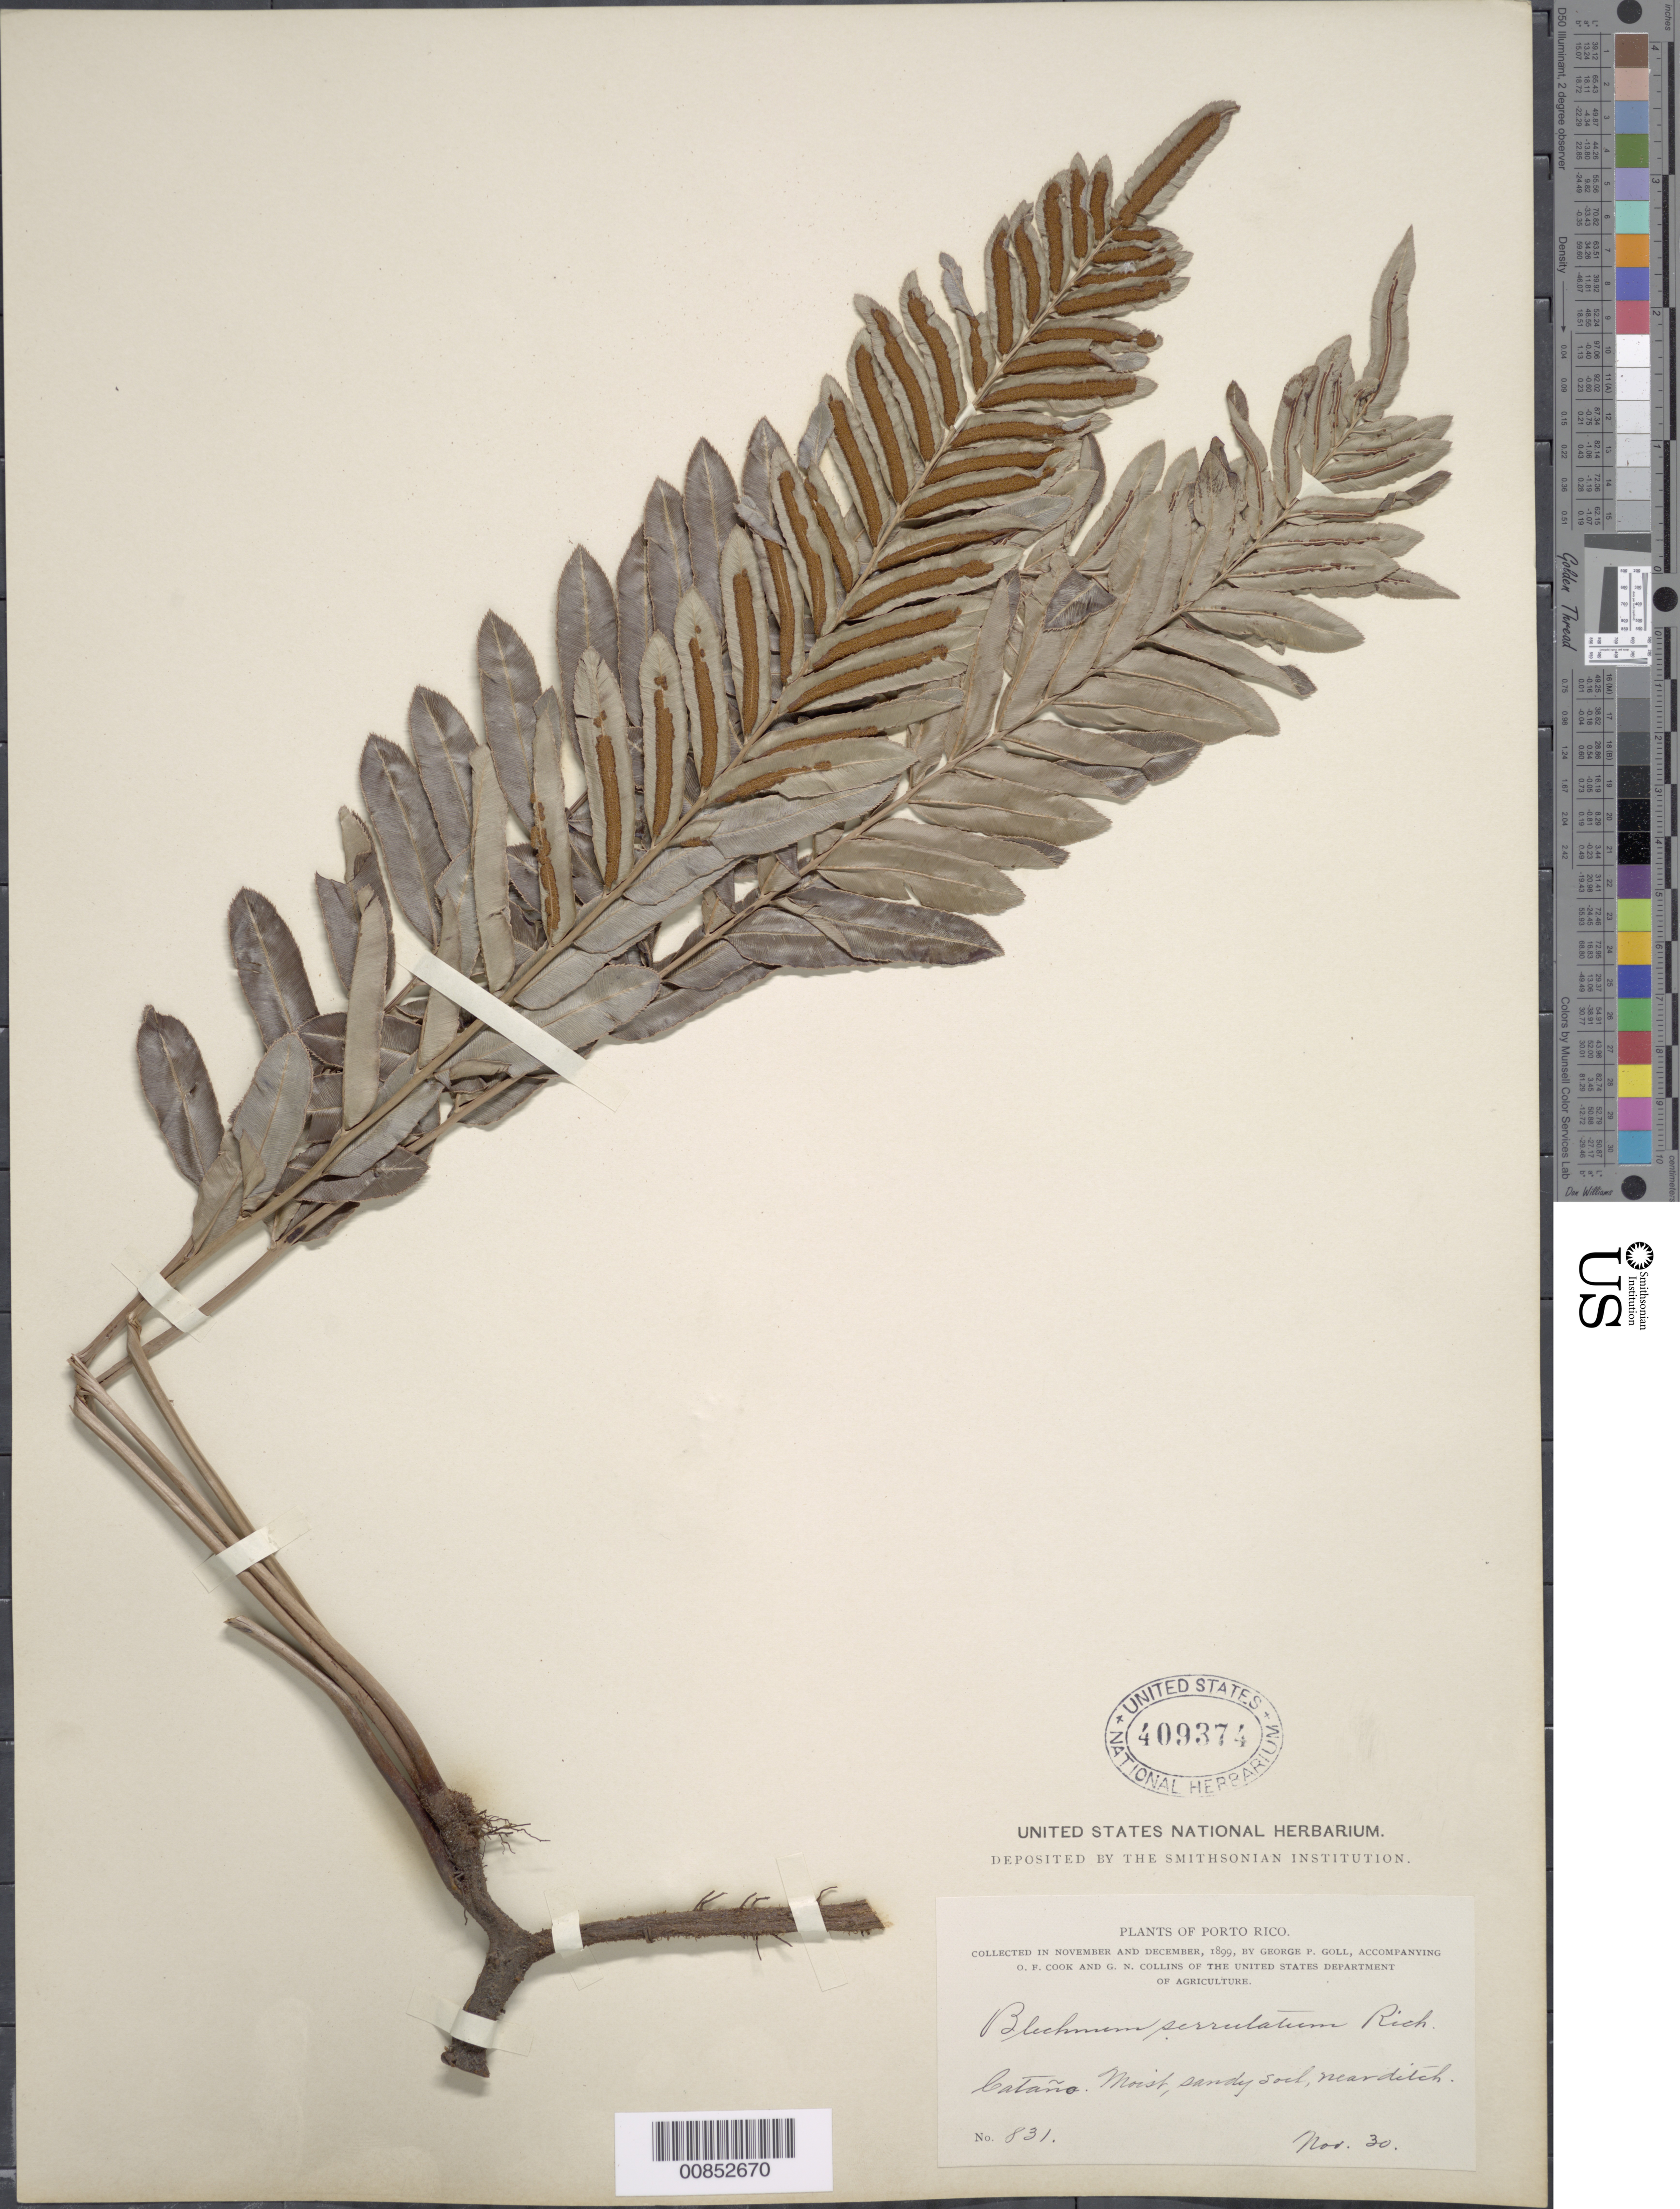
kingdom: Plantae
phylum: Tracheophyta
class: Polypodiopsida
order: Polypodiales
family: Blechnaceae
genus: Telmatoblechnum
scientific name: Telmatoblechnum serrulatum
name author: (Rich.) Perrie et al.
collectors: G. Goll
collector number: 831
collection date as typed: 30 Nov 1899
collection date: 1899-11-30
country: Puerto Rico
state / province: Cataño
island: Puerto Rico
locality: Cataño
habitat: Moist, sandy soil, near ditch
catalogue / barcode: US 409374